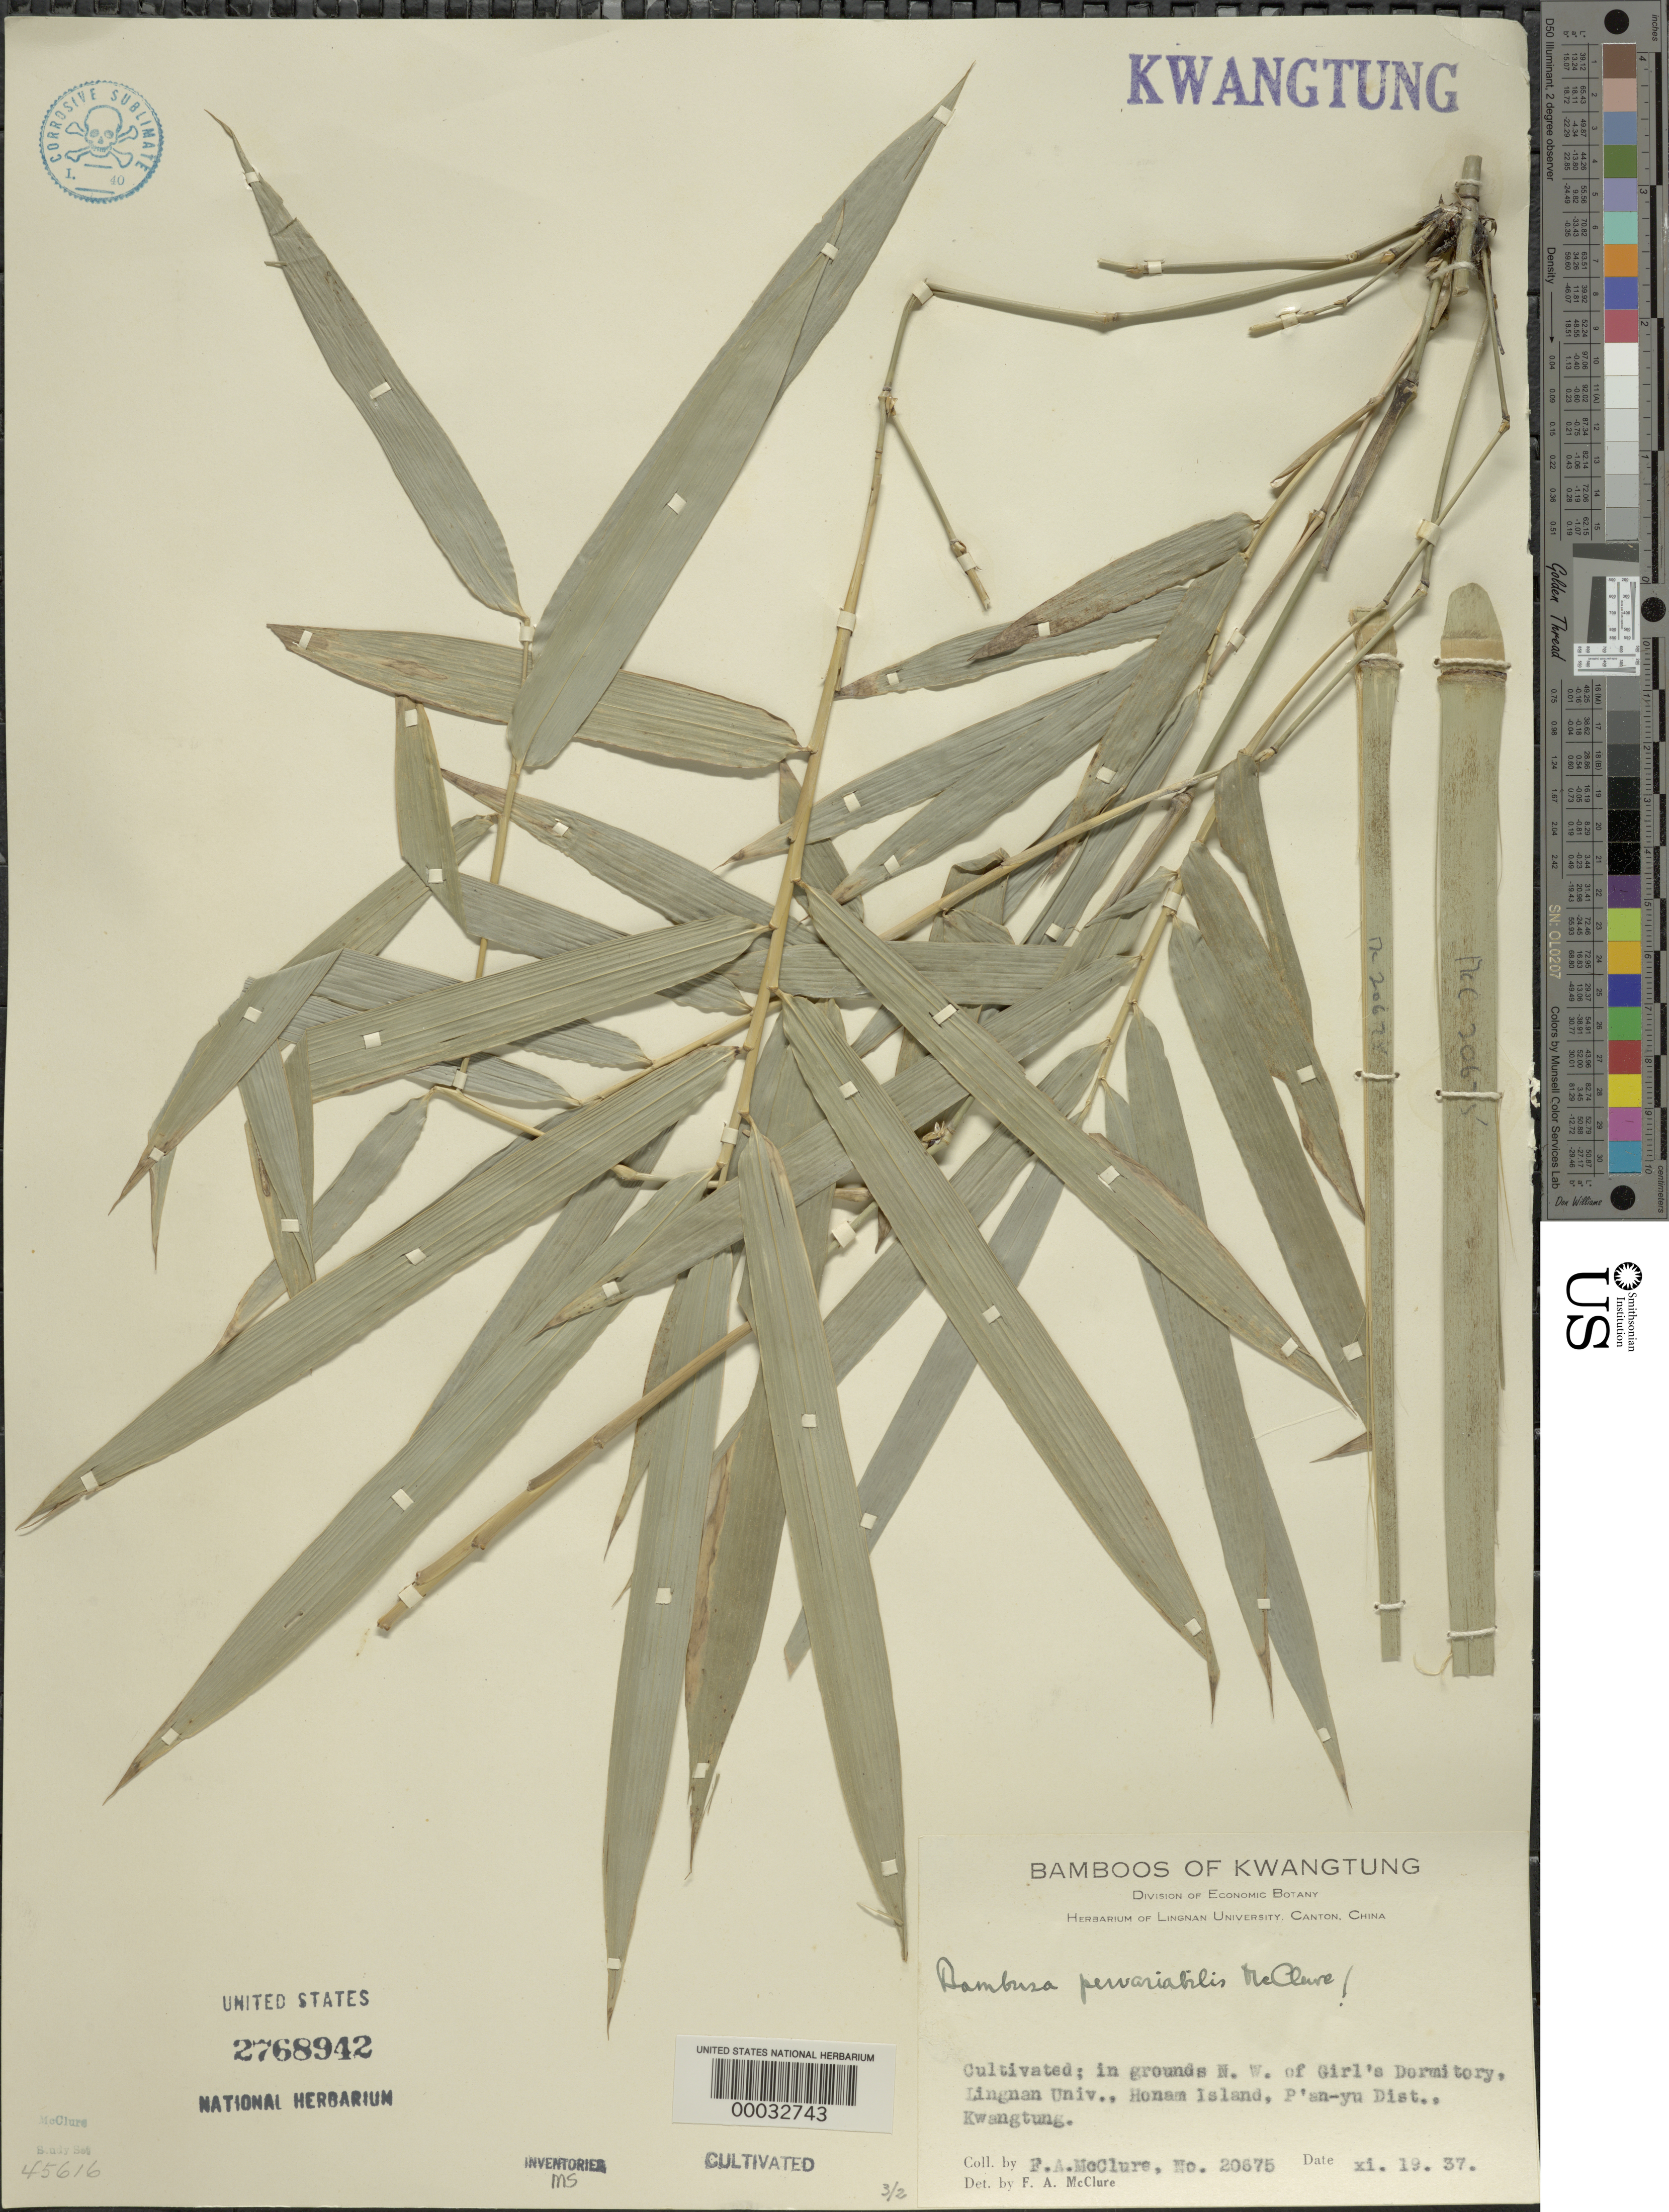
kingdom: Plantae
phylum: Tracheophyta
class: Liliopsida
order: Poales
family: Poaceae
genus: Bambusa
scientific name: Bambusa pervariabilis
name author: McClure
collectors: F. A. McClure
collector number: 20675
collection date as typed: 19 Nov 1937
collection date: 1937-11-19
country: China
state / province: Guangdong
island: Honam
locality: Lingnan university campus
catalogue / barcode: US 2768942